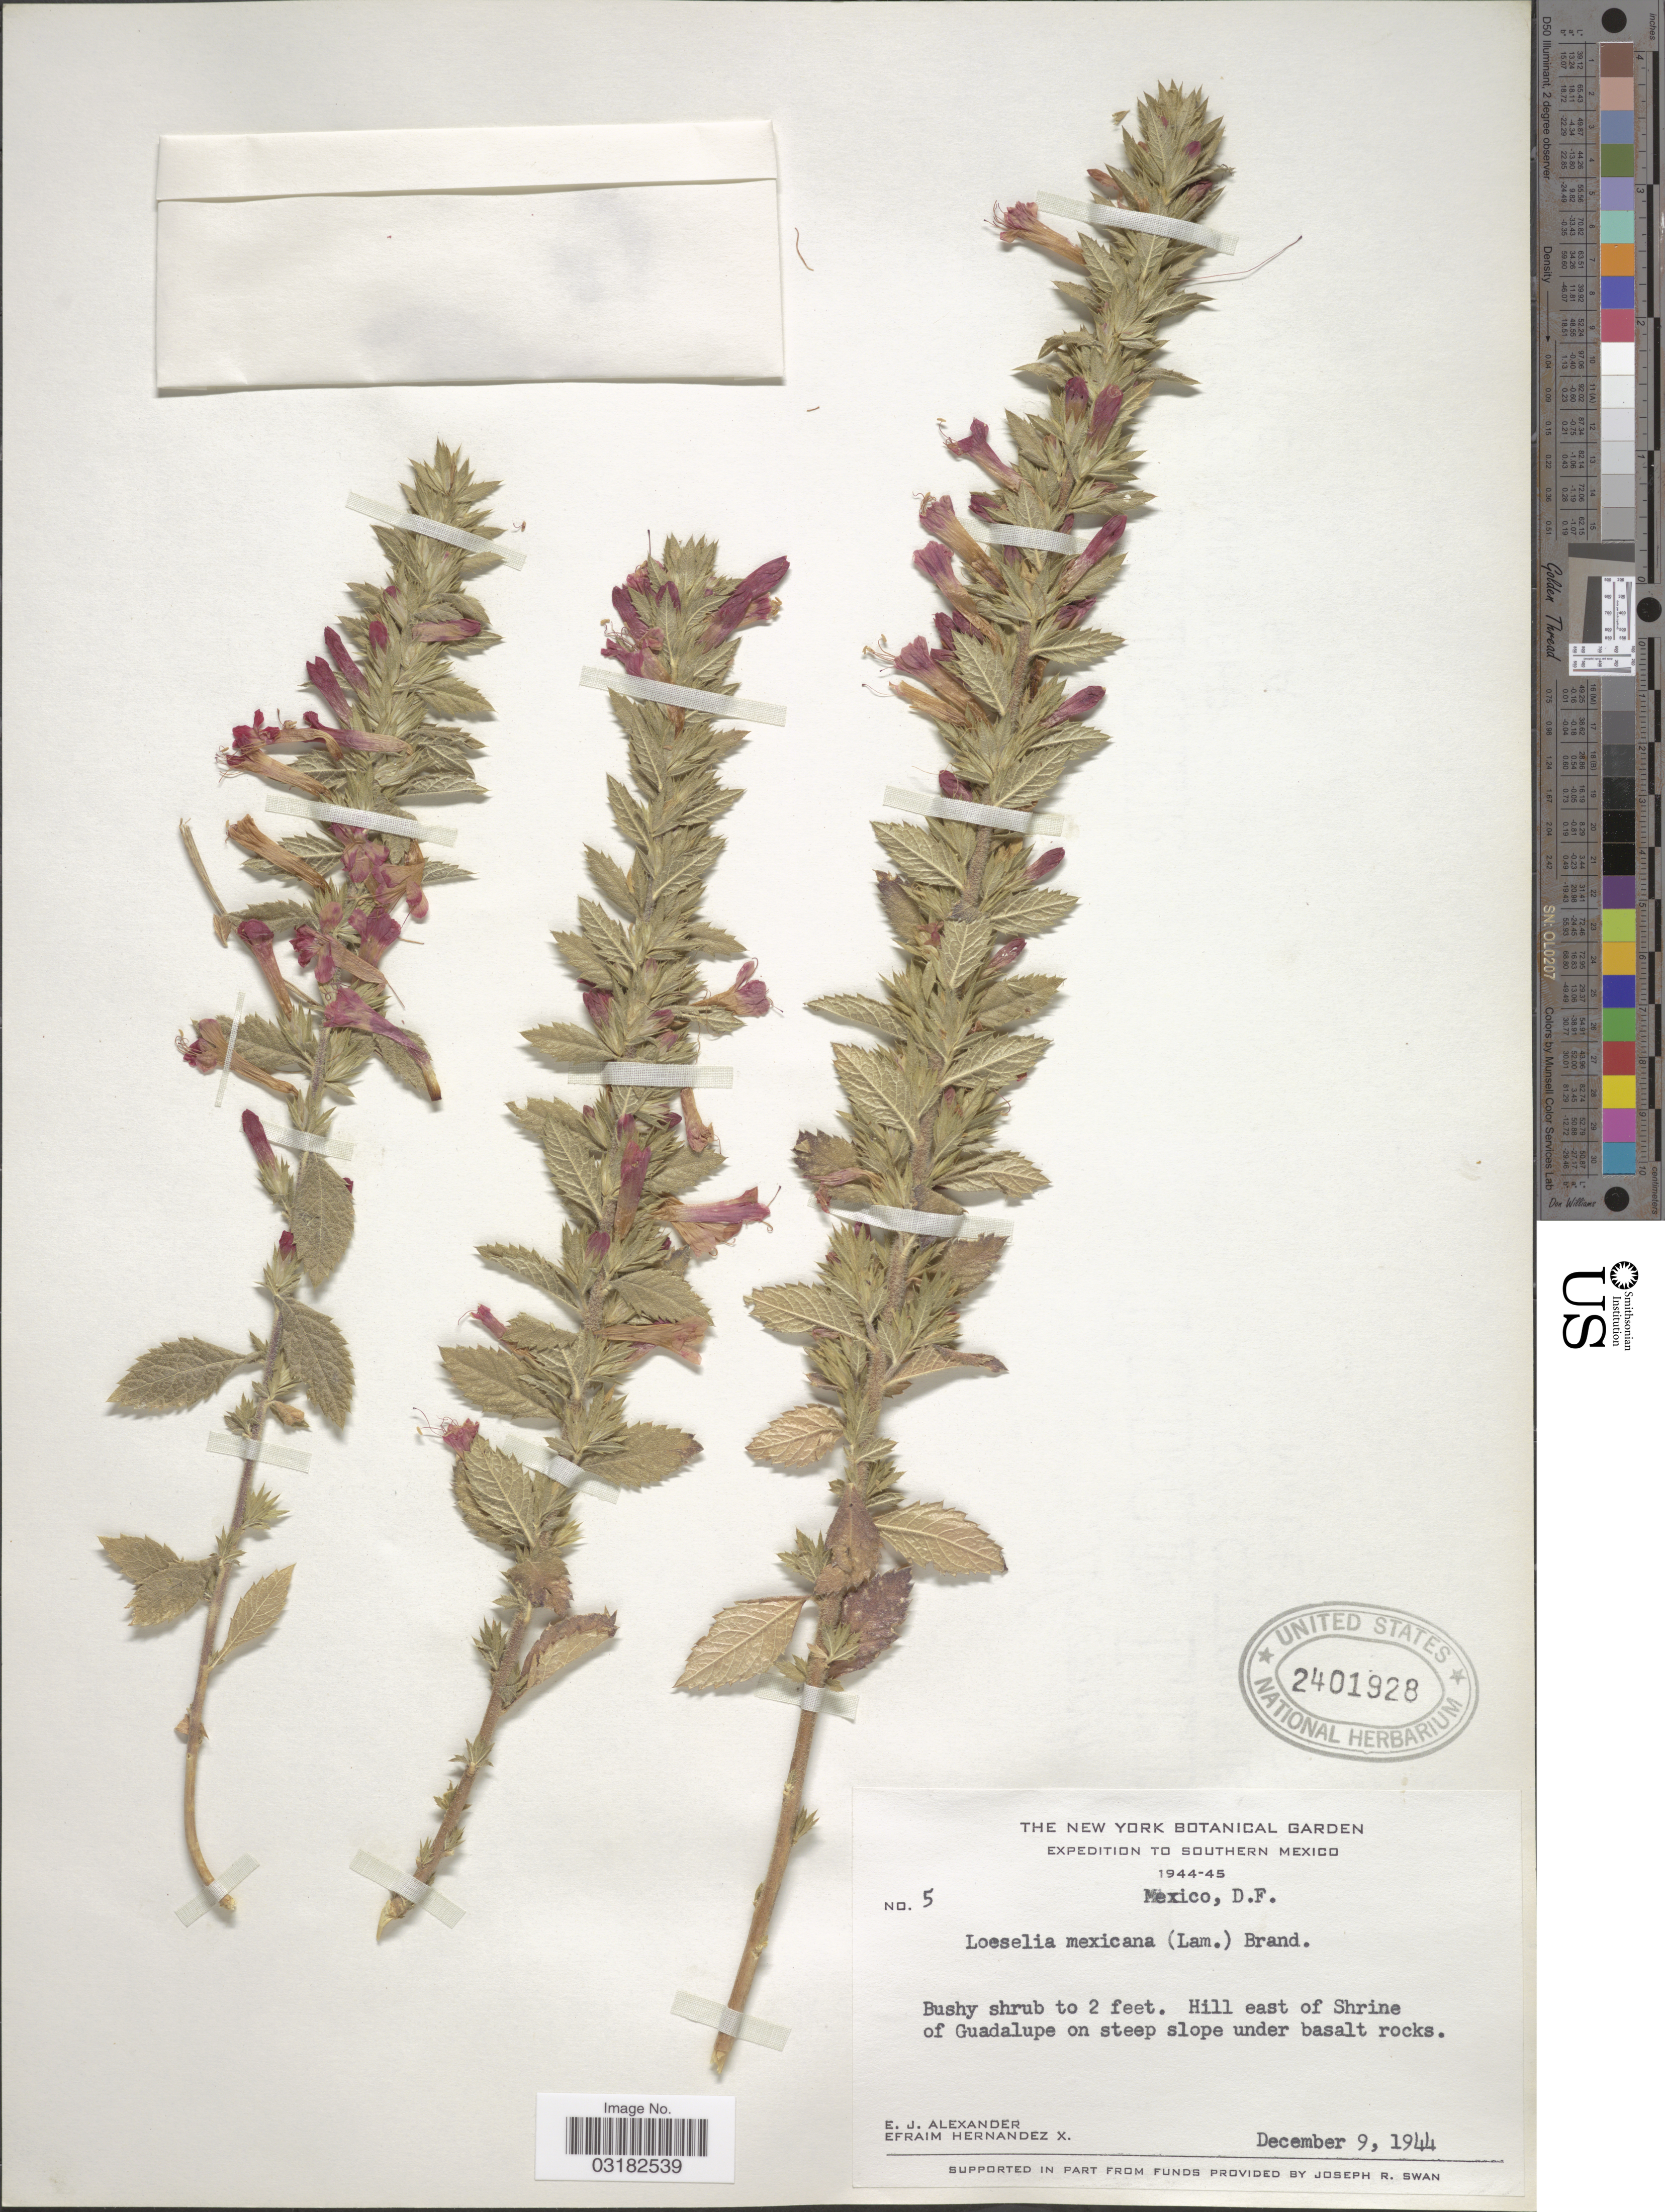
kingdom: Plantae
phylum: Tracheophyta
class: Magnoliopsida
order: Ericales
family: Polemoniaceae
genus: Loeselia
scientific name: Loeselia mexicana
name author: (Lam.) Brand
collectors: E. J. Alexander & E. Hernandez X.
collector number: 5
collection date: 1944-12-09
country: Mexico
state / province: Distrito Federal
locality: Southern Mexico. Hill east of Shrine of Guadelupe on steep slope under basalt rocks.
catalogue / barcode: US 2401928